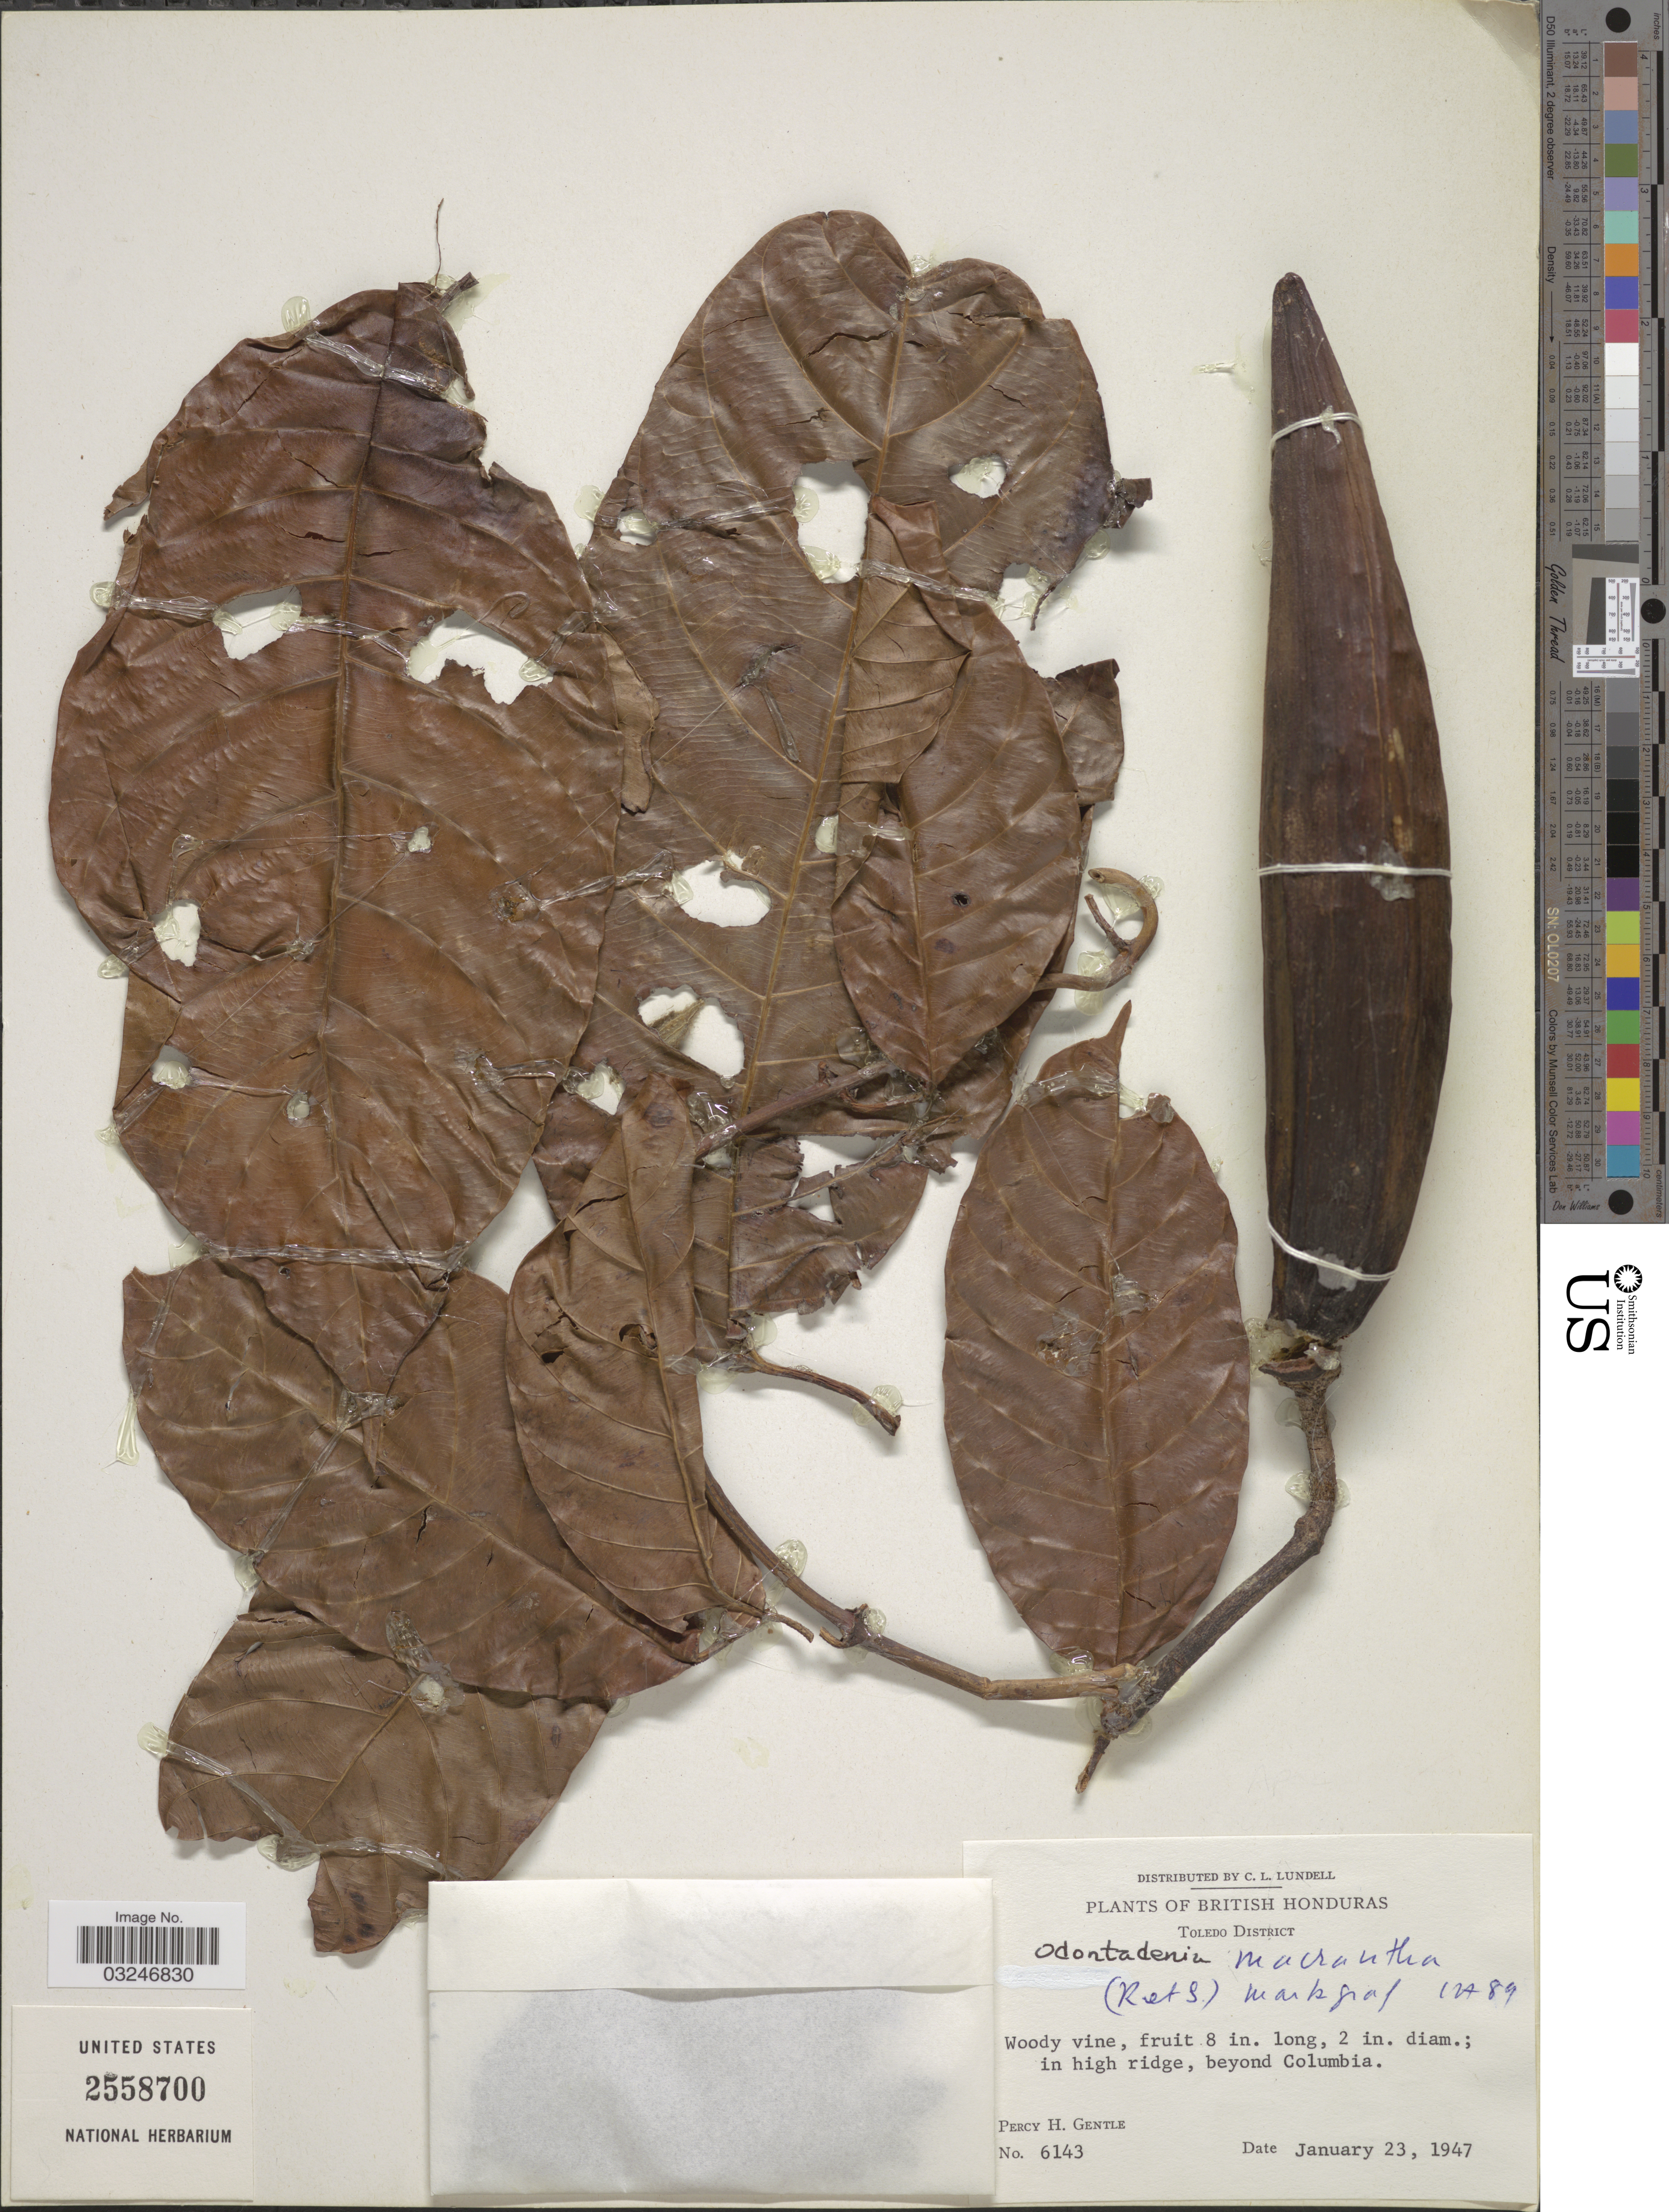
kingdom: Plantae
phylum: Tracheophyta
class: Magnoliopsida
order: Gentianales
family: Apocynaceae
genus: Odontadenia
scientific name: Odontadenia macrantha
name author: (Roem. & Schult.) Markgr.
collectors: P. H. Gentle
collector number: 6143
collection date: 1947-01-23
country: Belize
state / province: Toledo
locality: British Honduras. Toledo District. In high ridge, beyond Columbia.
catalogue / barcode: US 2558700